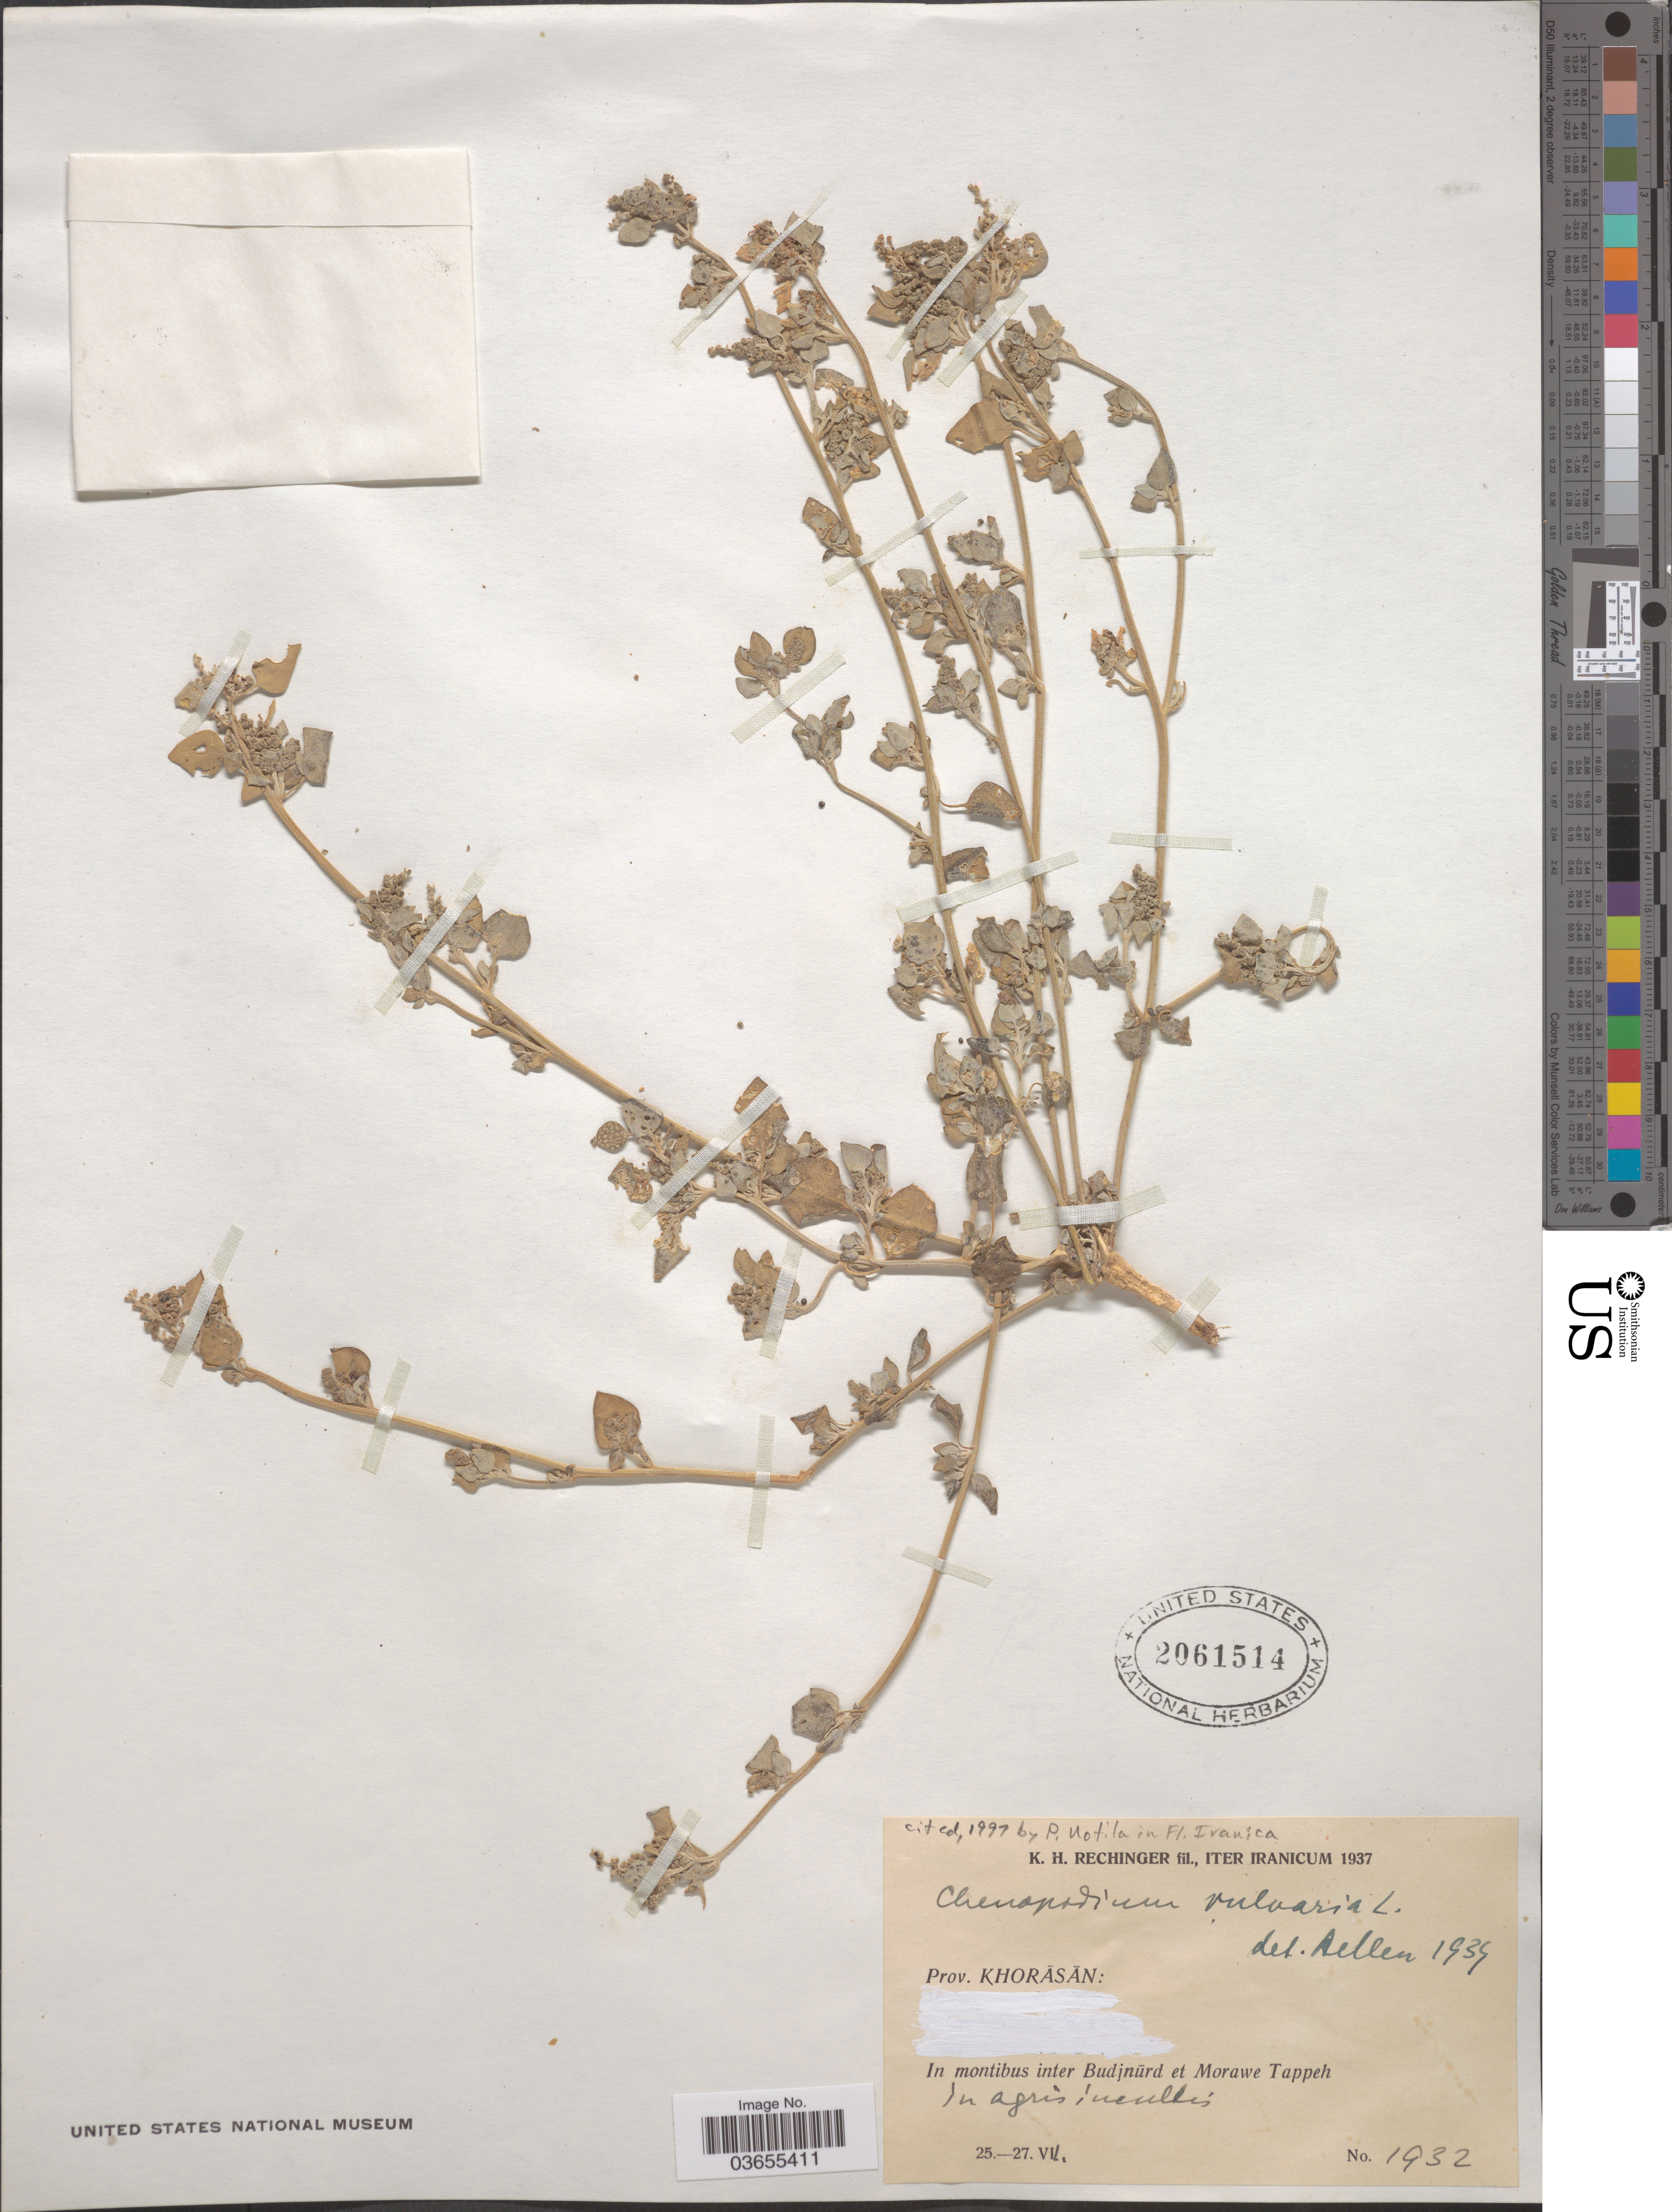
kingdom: Plantae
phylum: Tracheophyta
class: Magnoliopsida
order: Caryophyllales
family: Amaranthaceae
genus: Chenopodium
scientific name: Chenopodium vulvaria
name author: L.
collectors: K. H. Rechinger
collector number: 1932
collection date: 1937-07-25/1937-07-27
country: Iran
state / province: Khorasan [obsolete]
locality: In montibus inter Budjnūrd et Morawe Tappeh.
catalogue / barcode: US 2061514